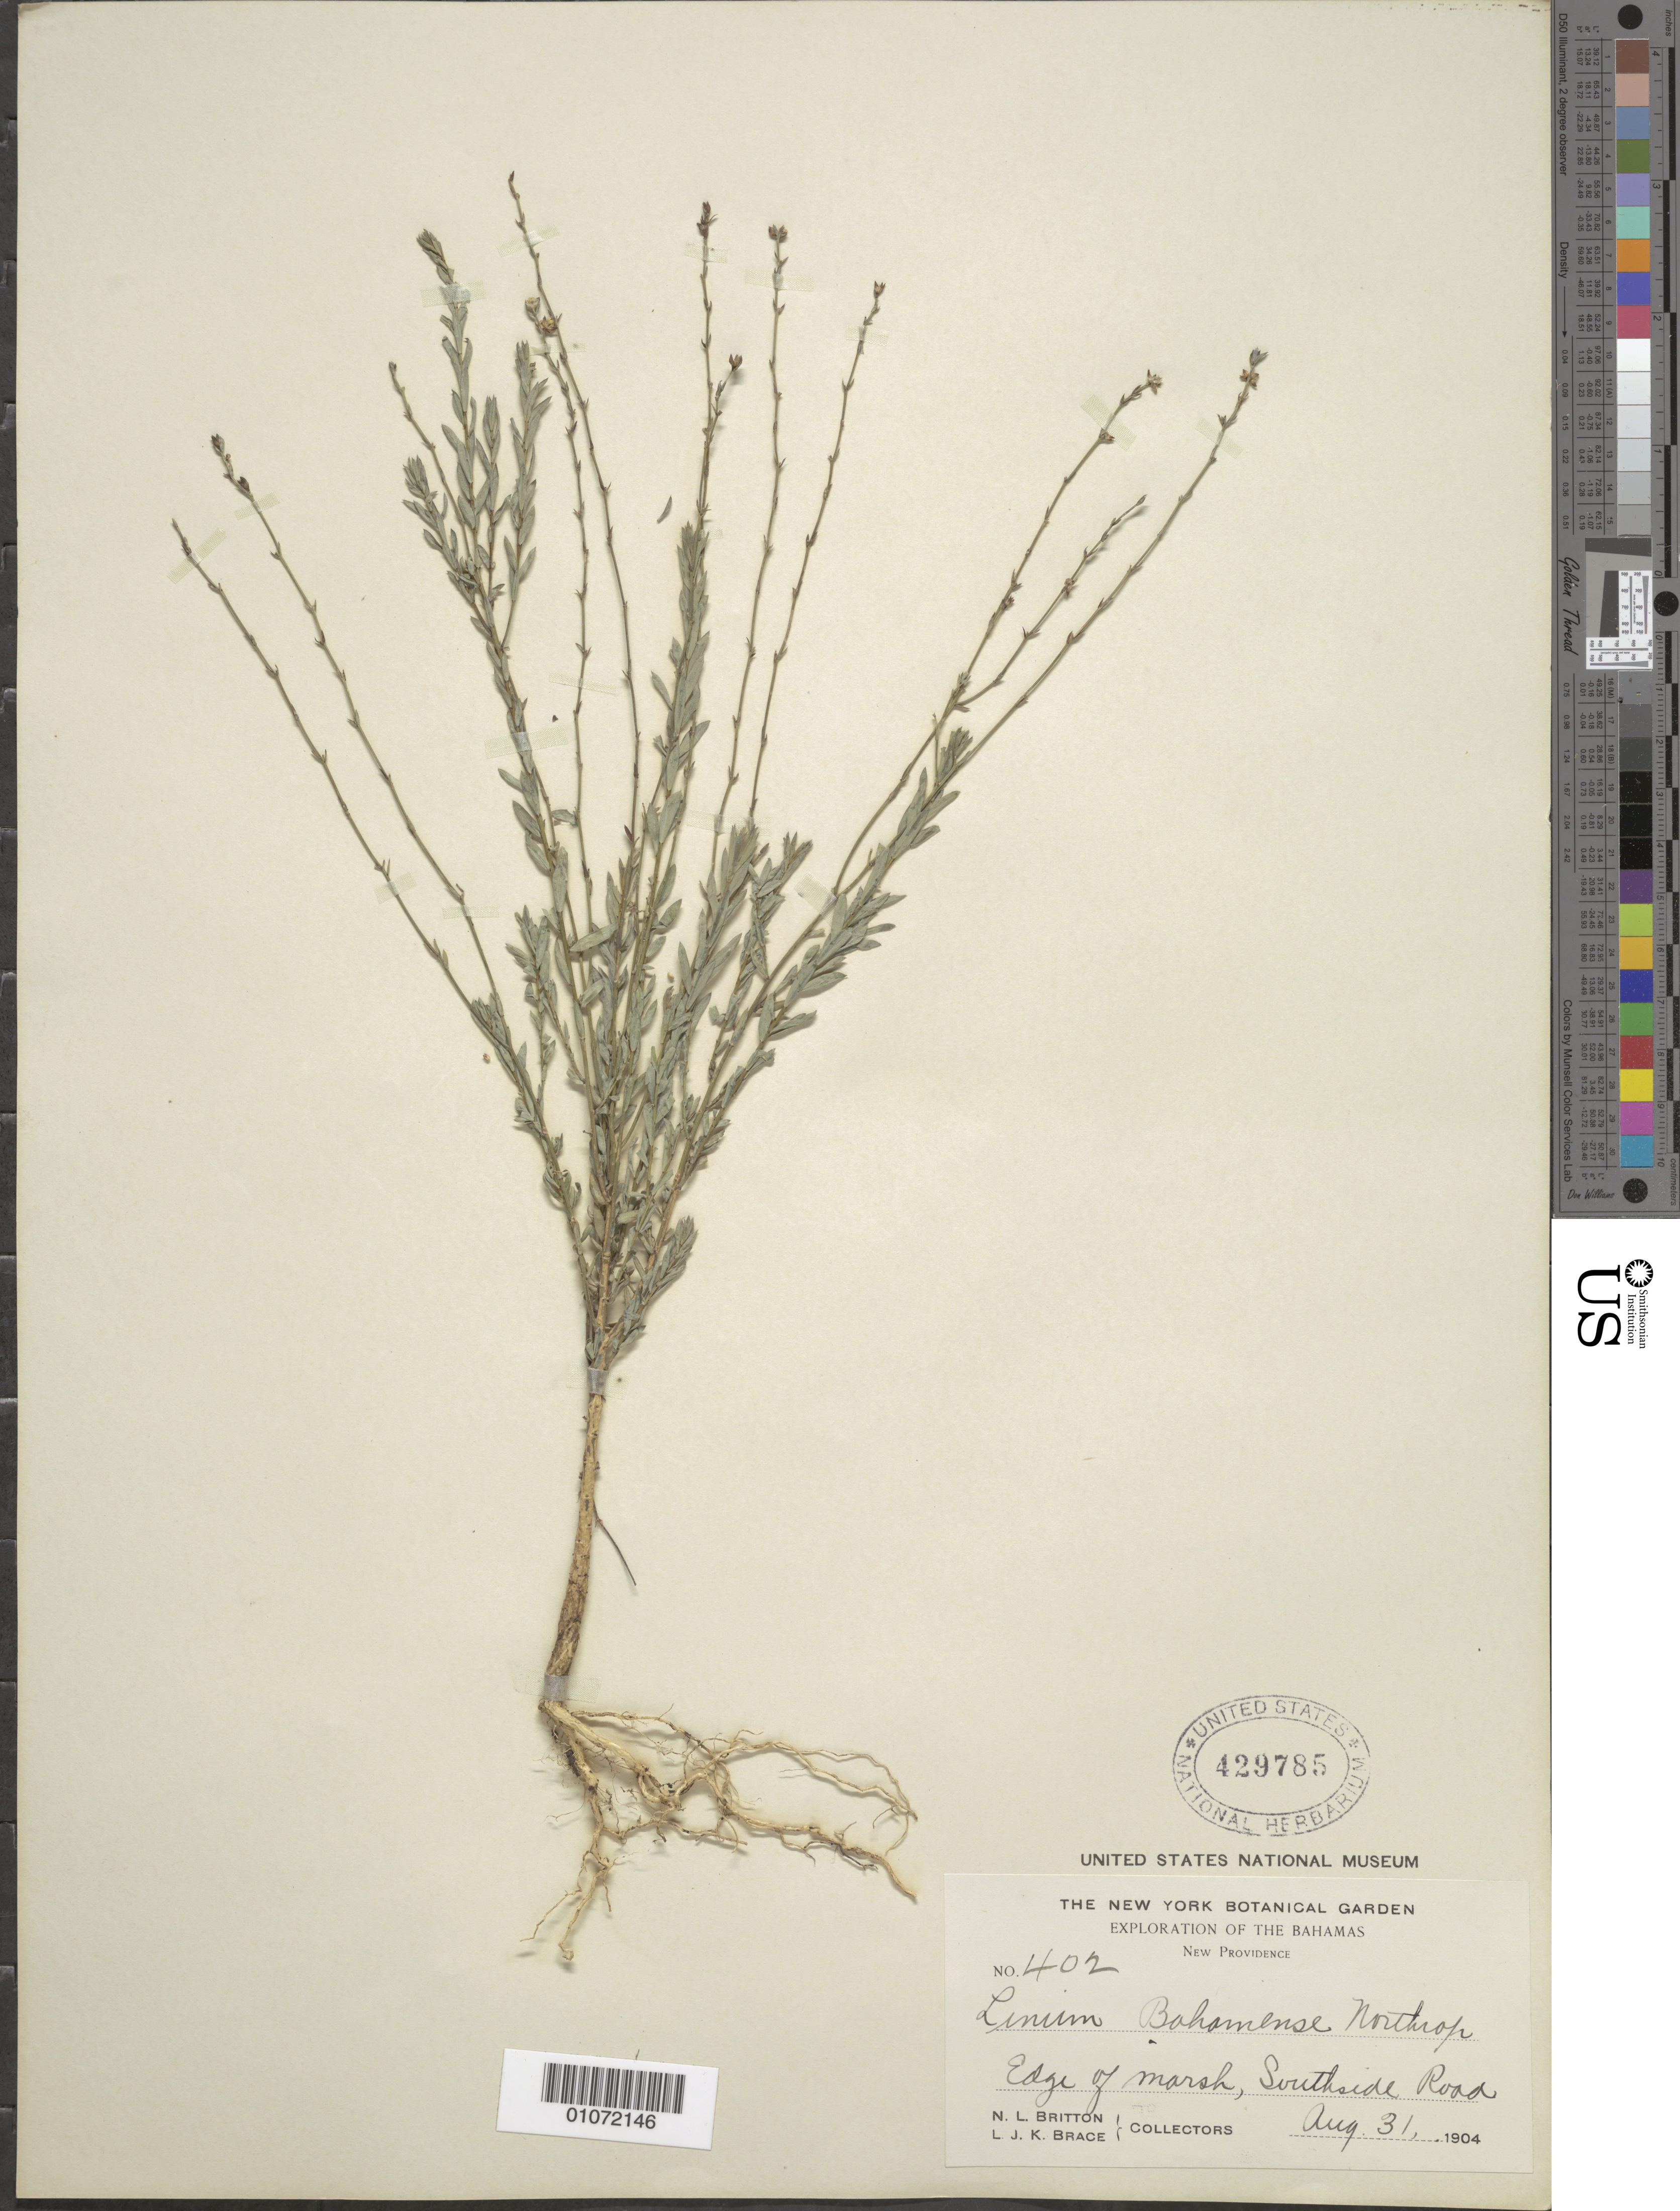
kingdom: Plantae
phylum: Tracheophyta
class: Magnoliopsida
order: Malpighiales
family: Linaceae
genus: Linum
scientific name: Linum bahamense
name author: Northr.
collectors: N. Britton & L. J. K. Brace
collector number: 402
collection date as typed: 31 Aug 1904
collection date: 1904-08-31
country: Bahamas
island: New Providence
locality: Edge of marsh, Southern Road.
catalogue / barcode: US 429785